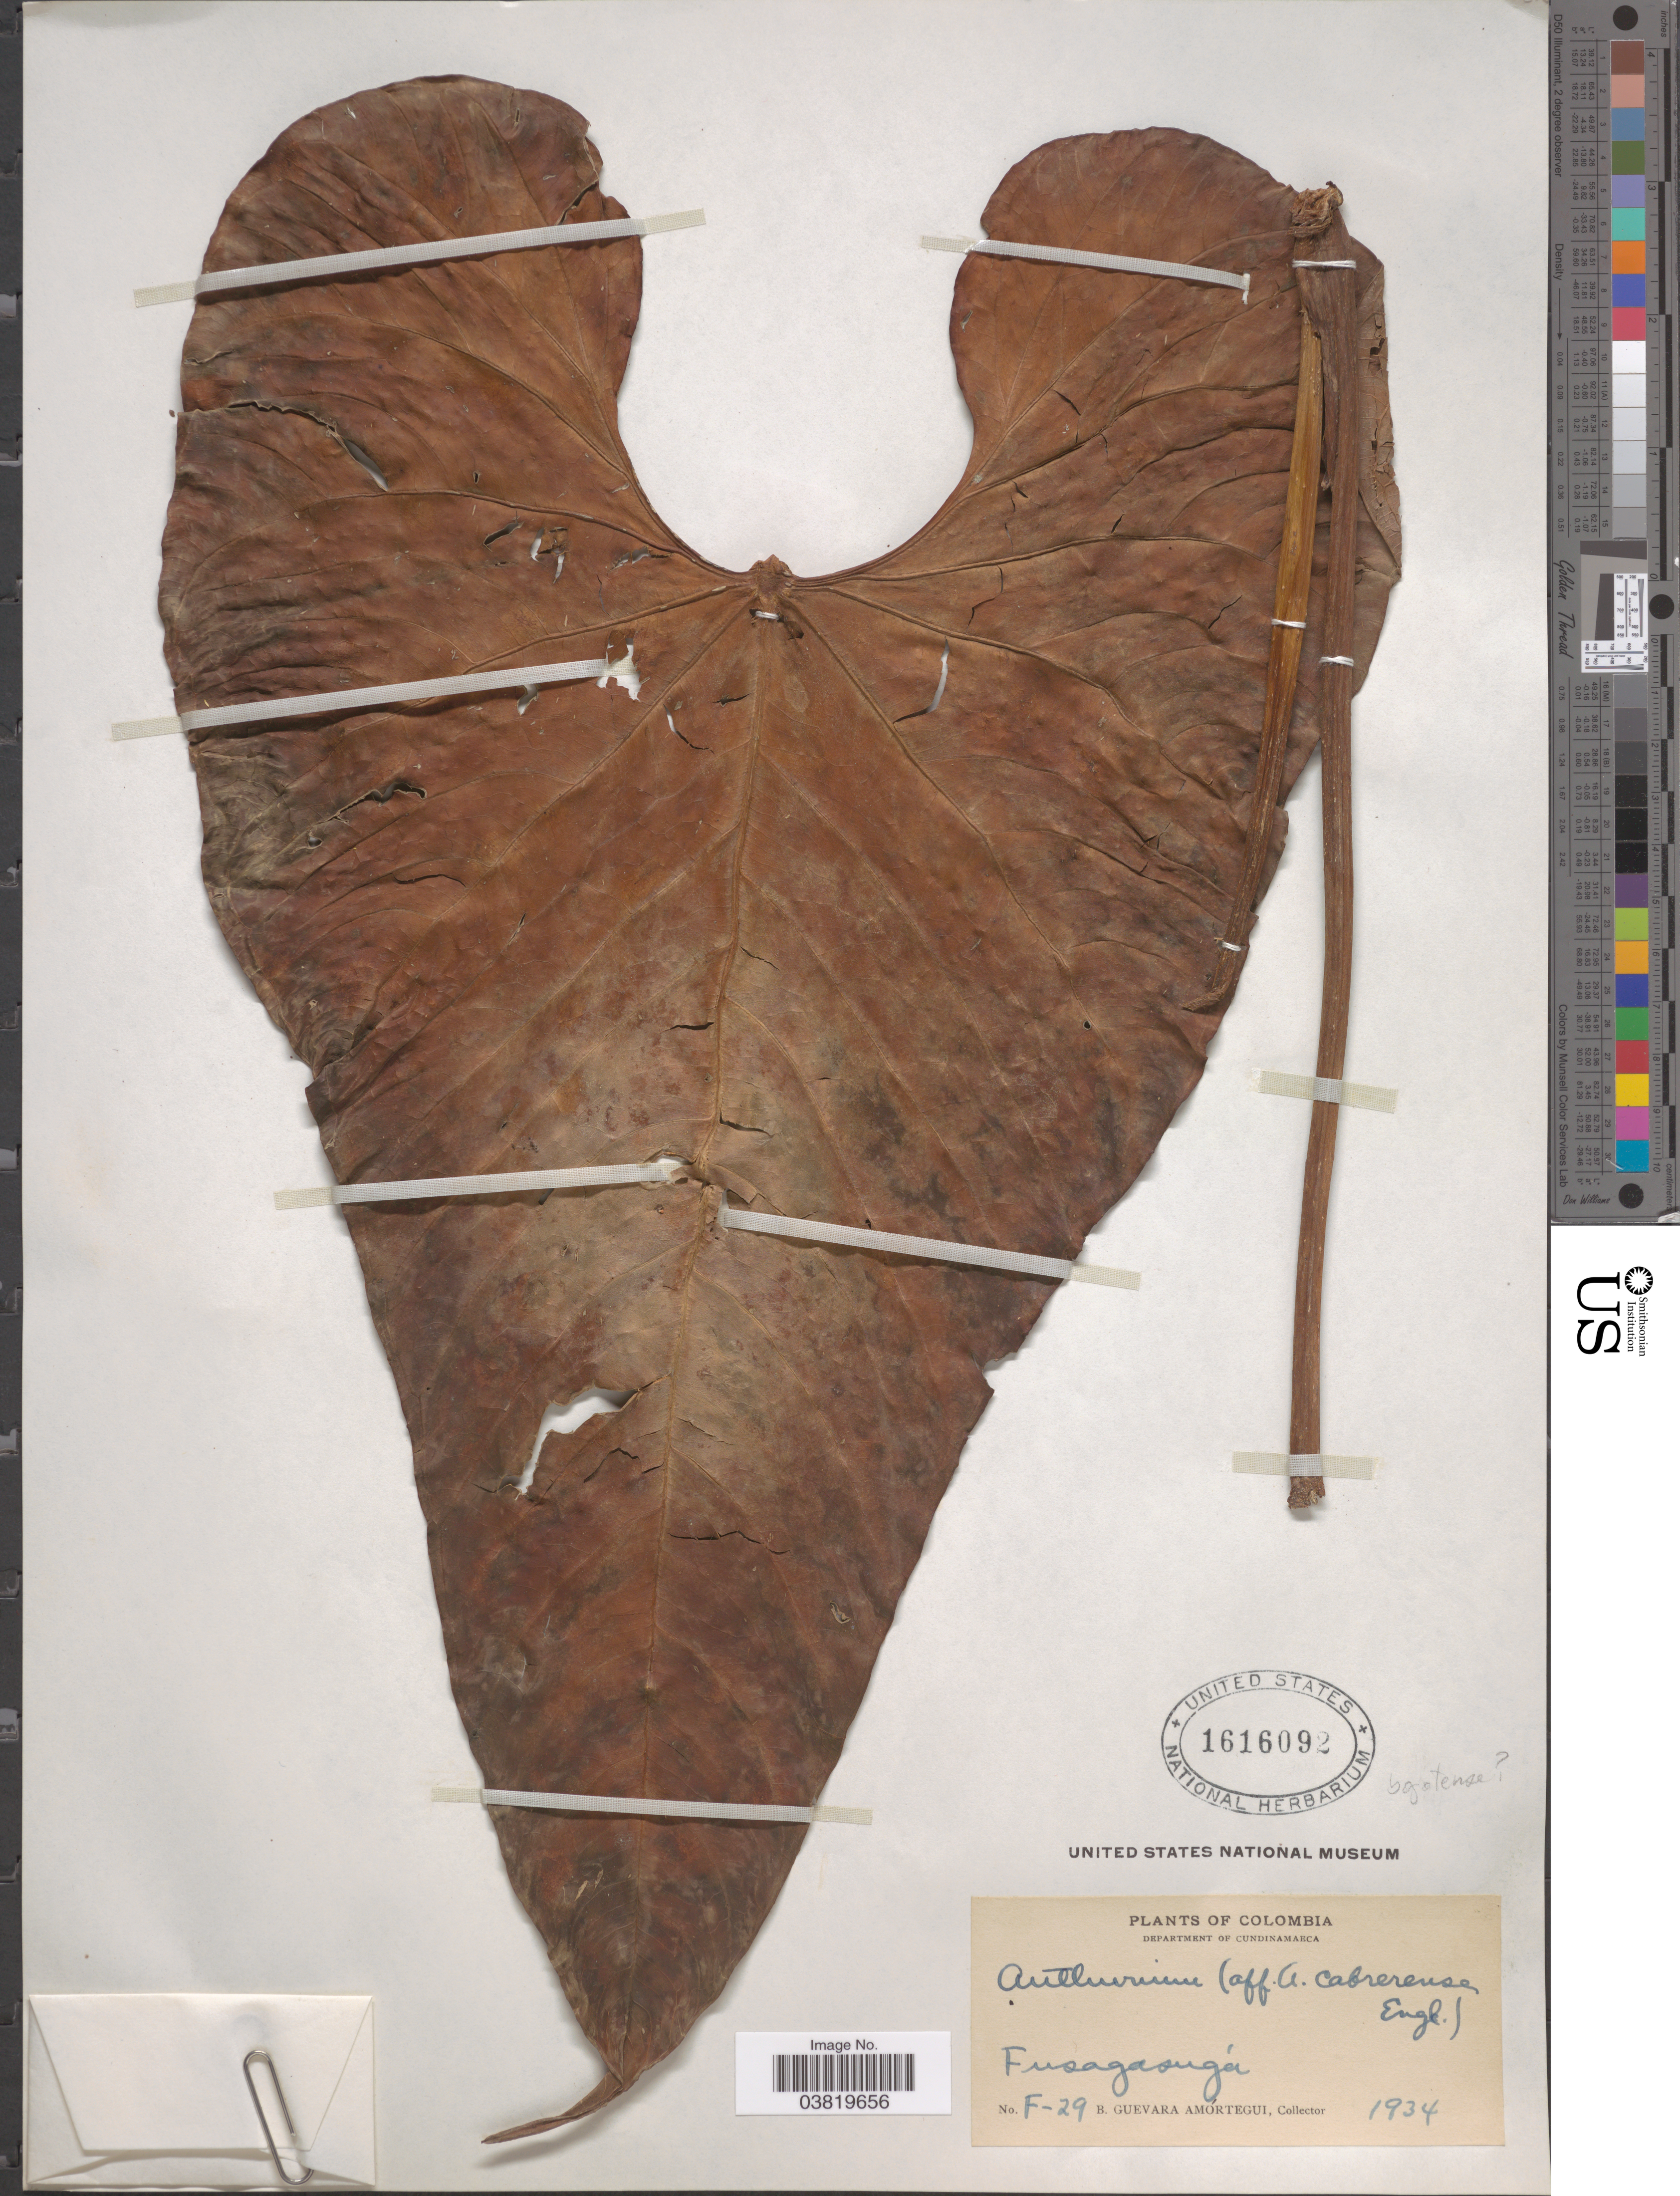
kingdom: Plantae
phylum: Tracheophyta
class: Liliopsida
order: Alismatales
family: Araceae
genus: Anthurium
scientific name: Anthurium cabrerense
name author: Engl.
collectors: B. Guevara Amortegui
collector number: F-29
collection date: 1934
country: Colombia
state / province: Cundinamarca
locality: Department of Cundinamarca. Fusagasugá.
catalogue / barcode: US 1616092